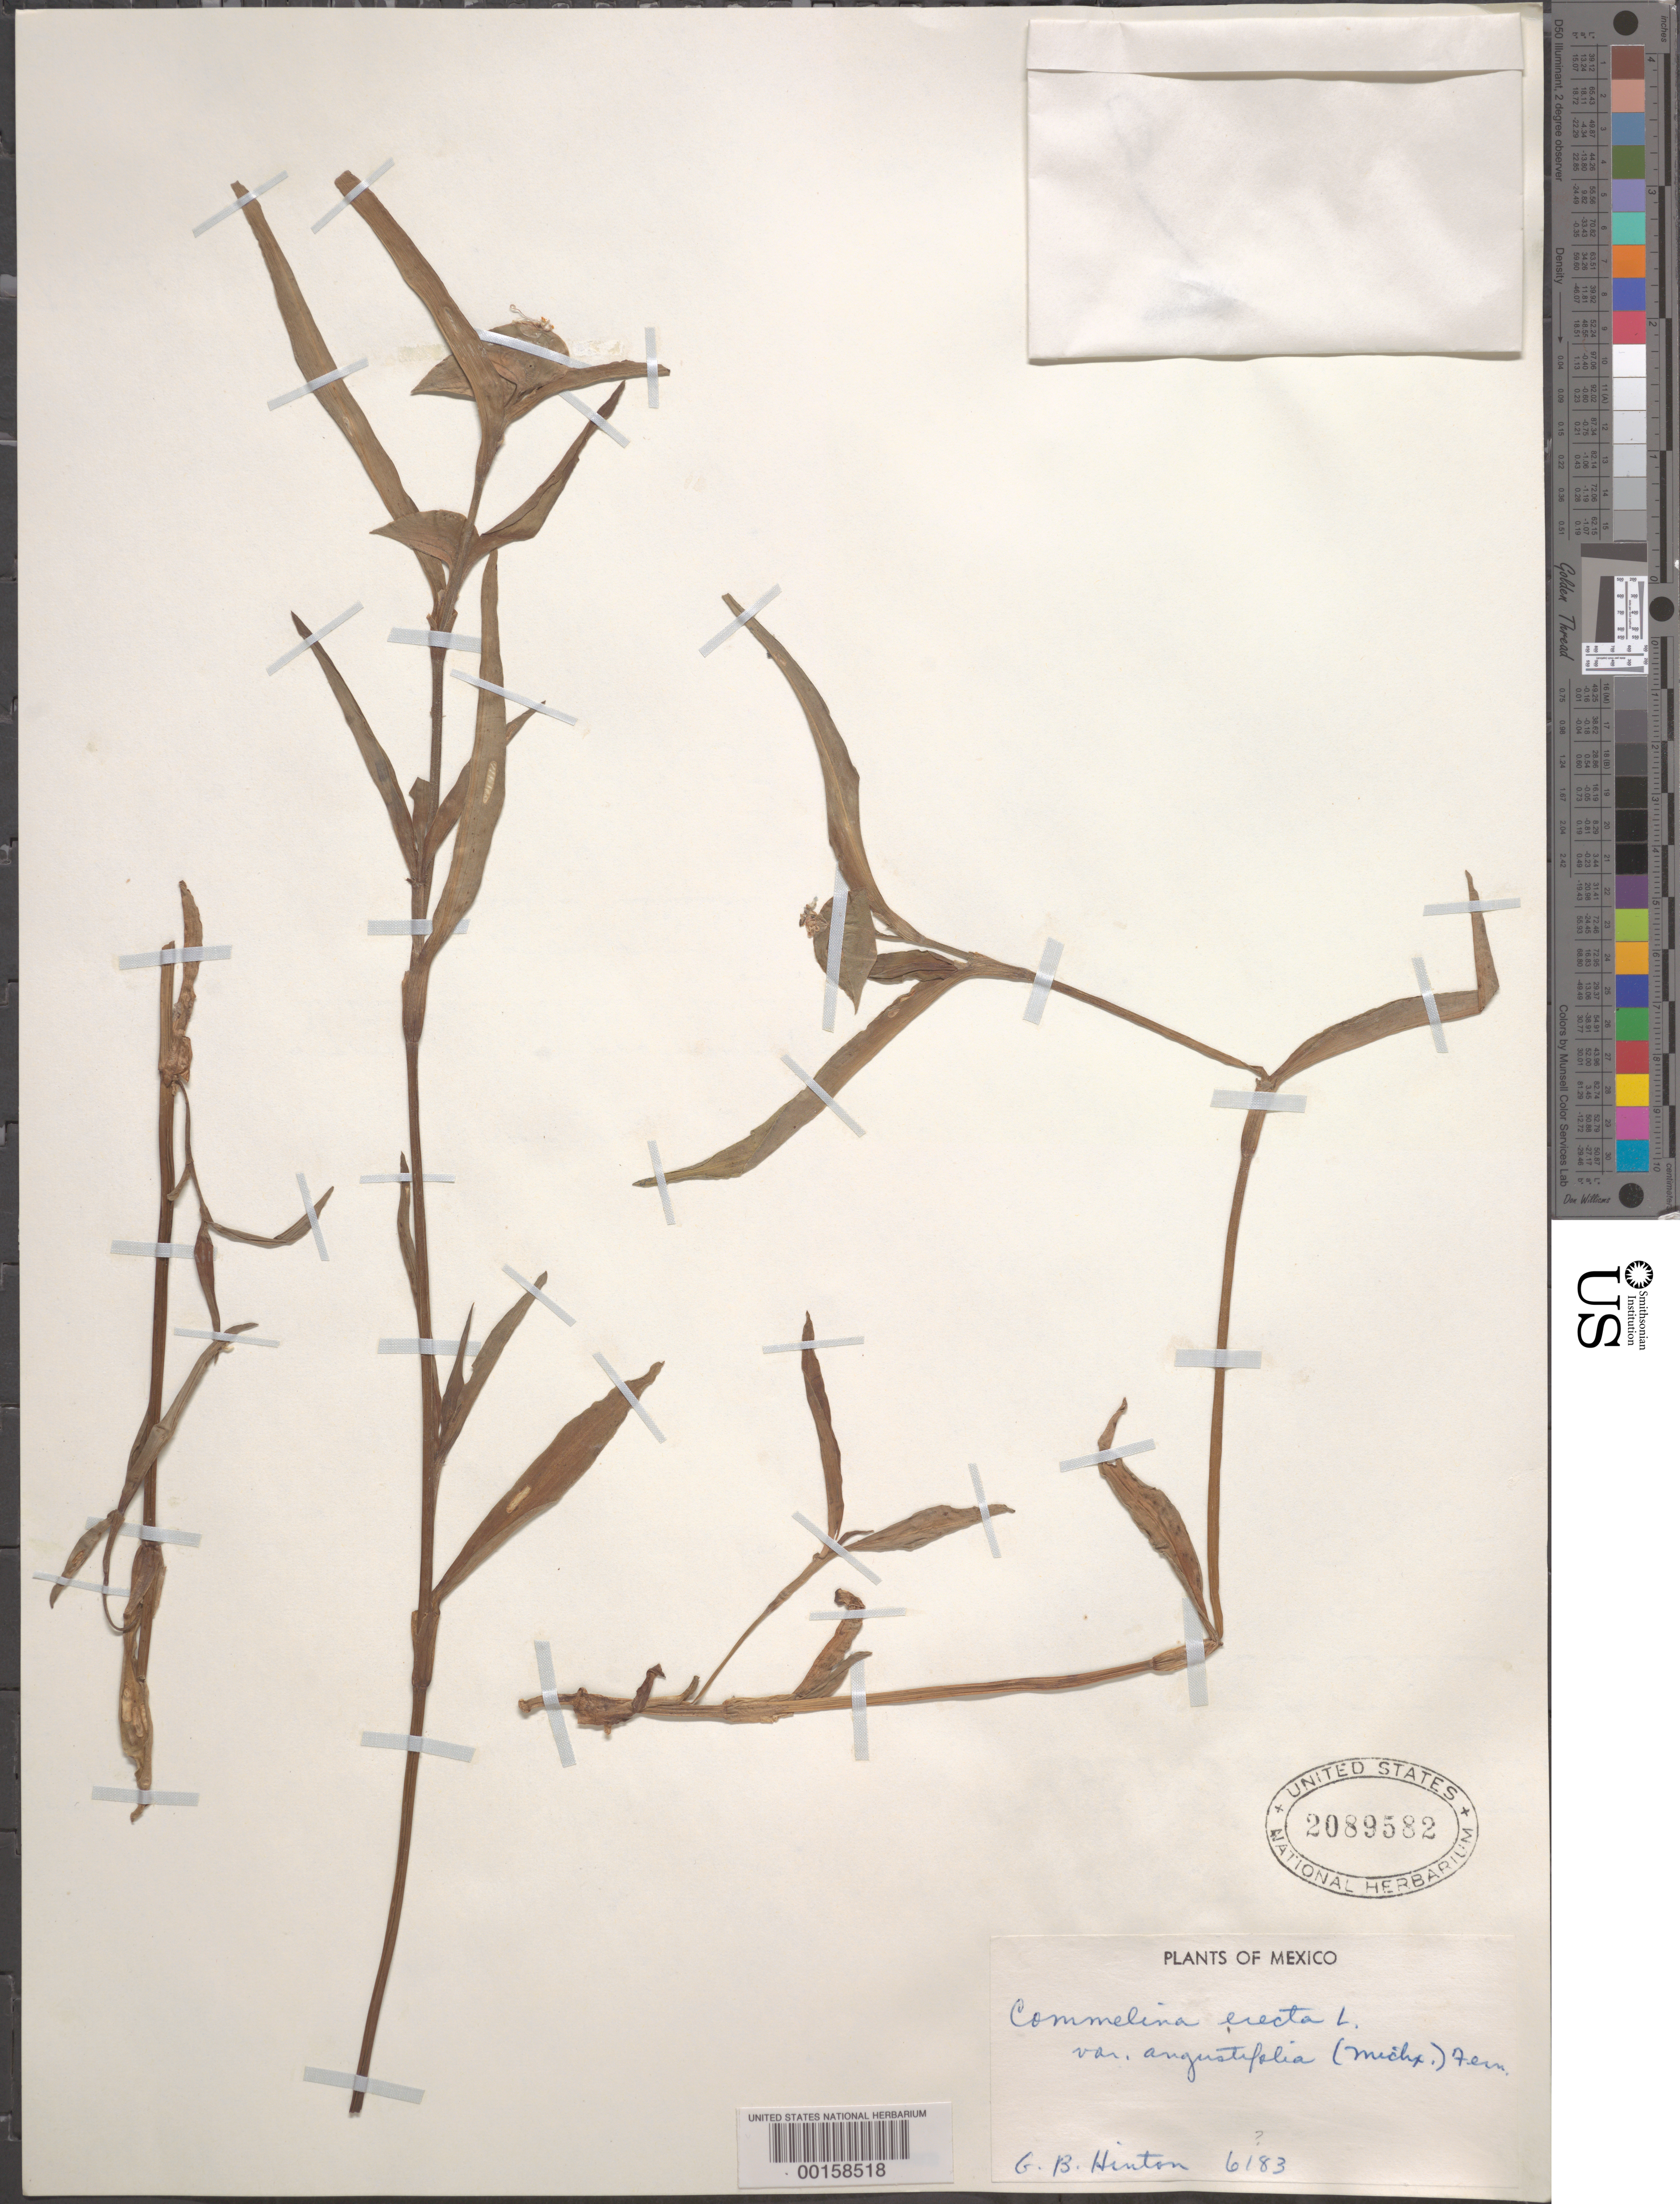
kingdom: Plantae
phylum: Tracheophyta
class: Liliopsida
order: Commelinales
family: Commelinaceae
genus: Commelina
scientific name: Commelina erecta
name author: L.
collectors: G. B. Hinton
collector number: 6183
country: Mexico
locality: E of Monserrat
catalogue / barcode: US 2089582